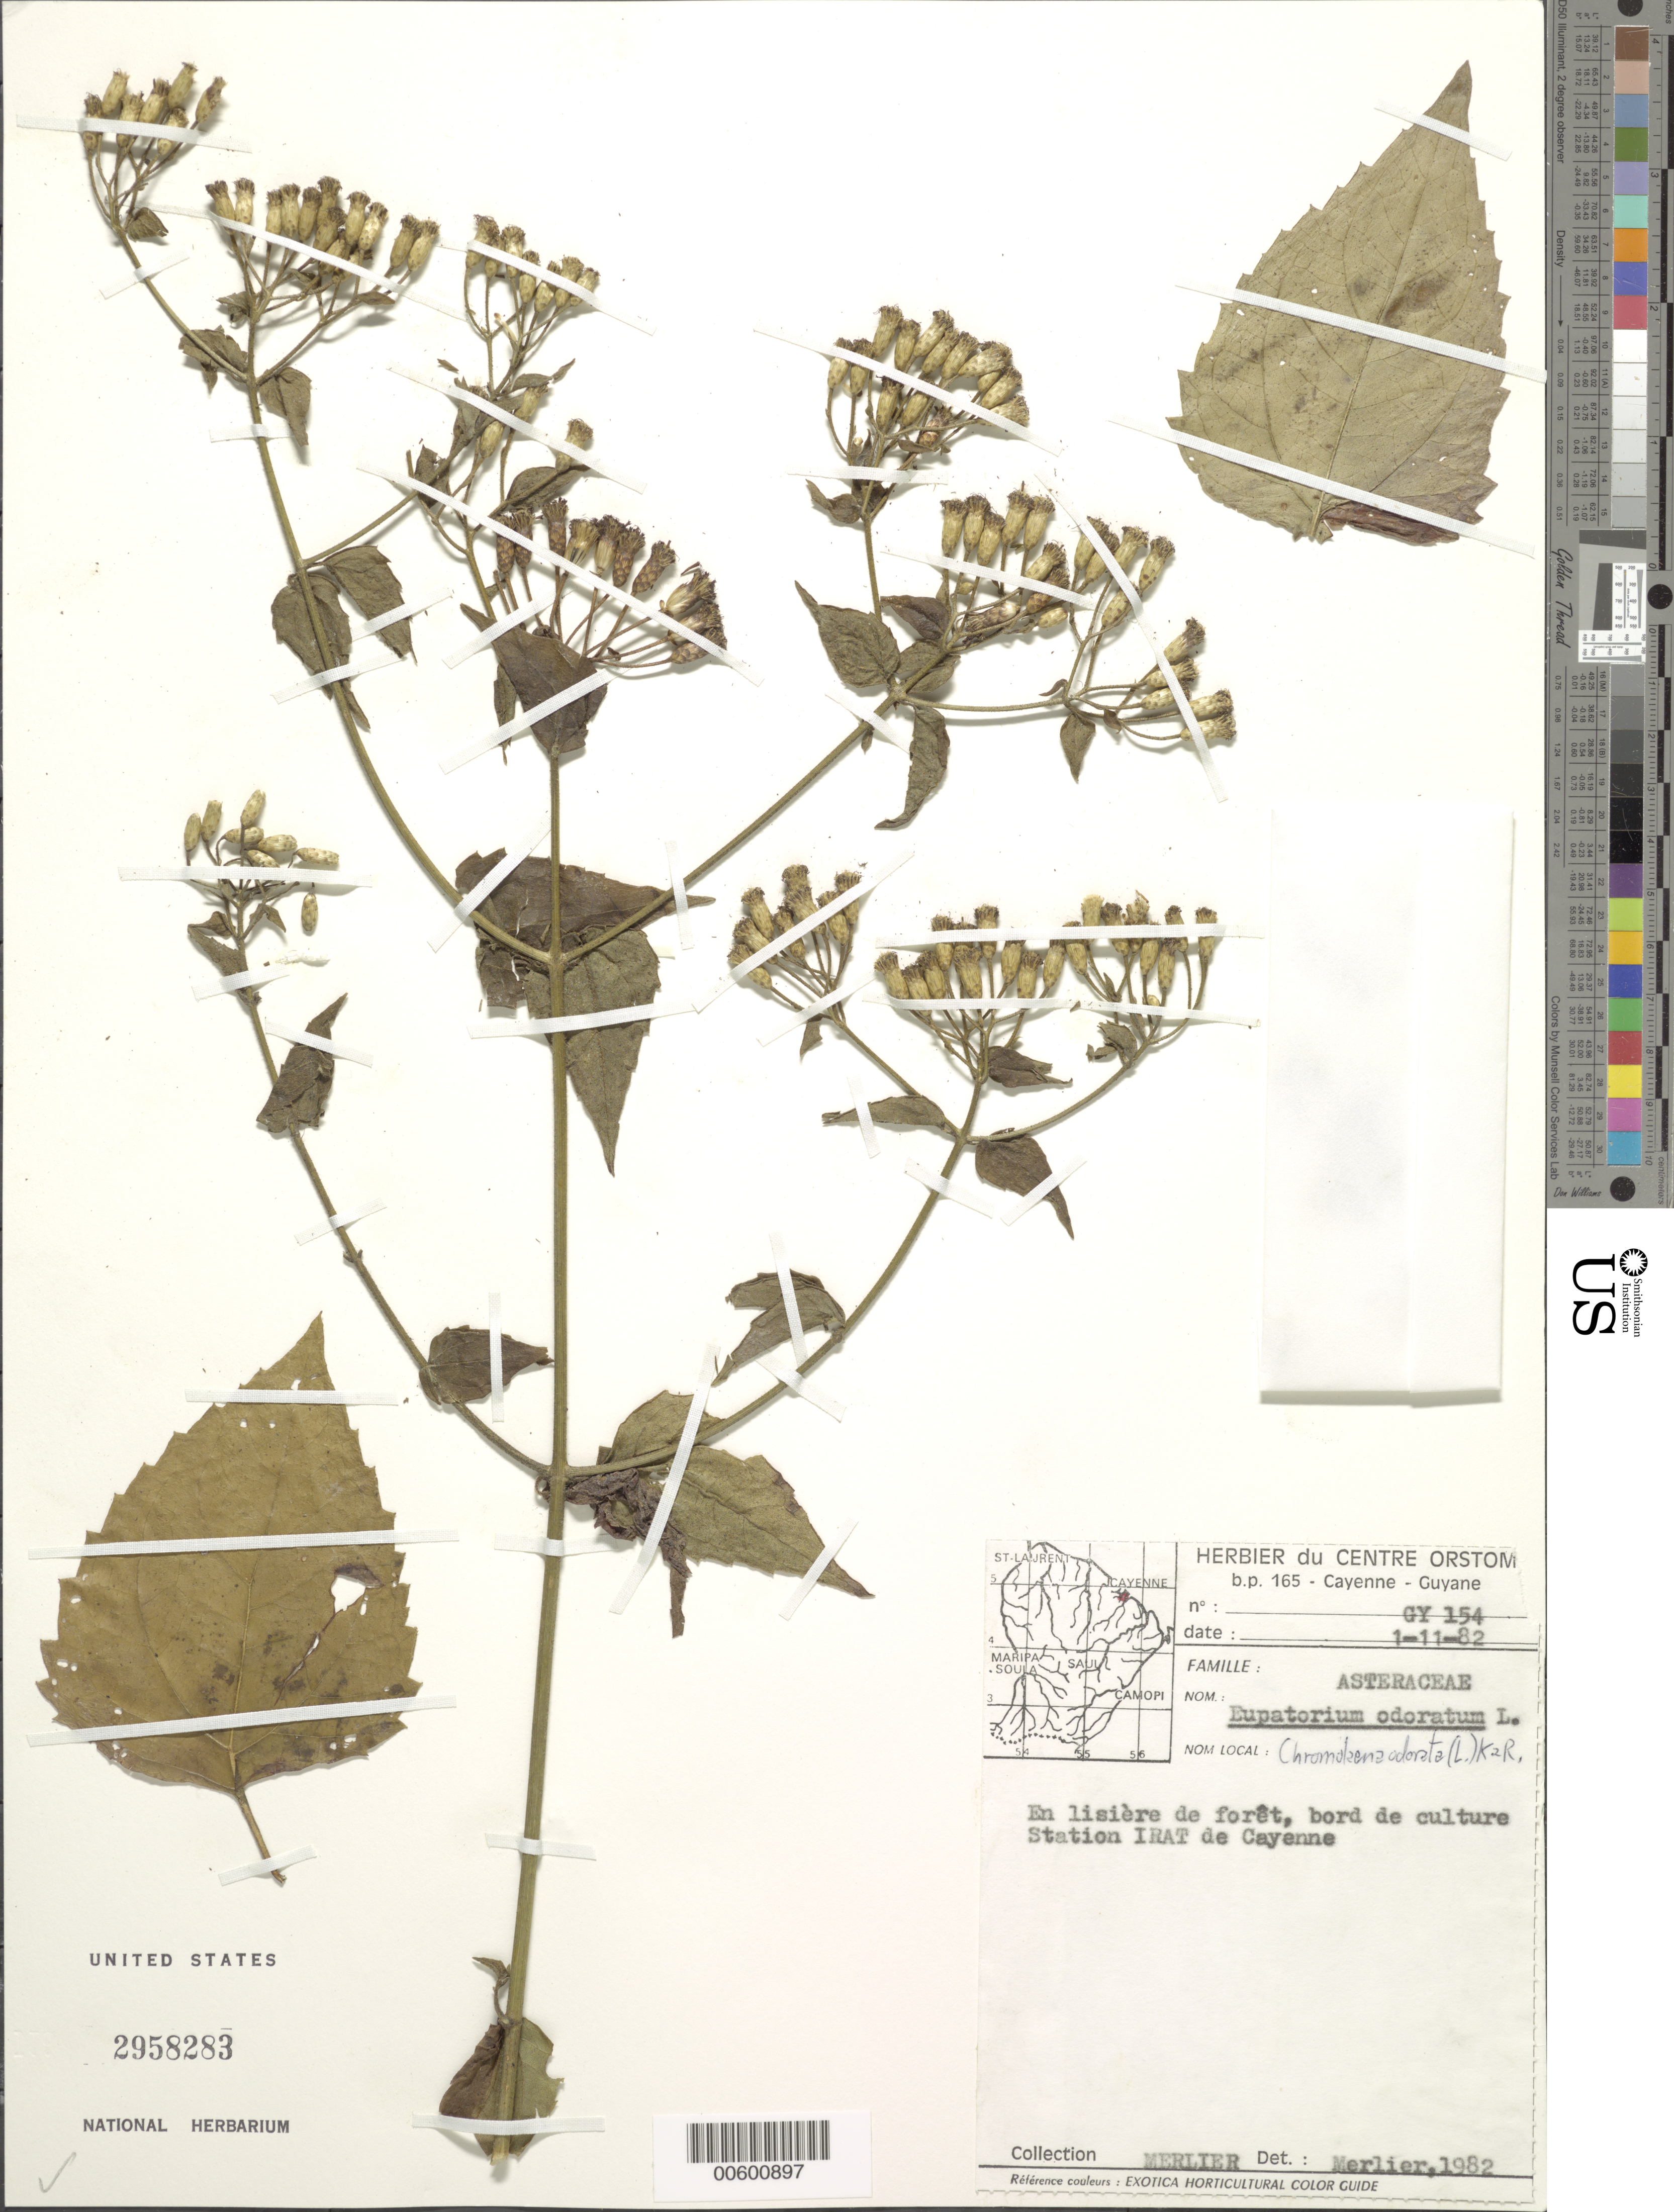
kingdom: Plantae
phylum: Tracheophyta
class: Magnoliopsida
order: Asterales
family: Asteraceae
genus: Chromolaena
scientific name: Chromolaena odorata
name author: (L.) R.M. King & H. Rob.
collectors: -. Merlier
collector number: GY 154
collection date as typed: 1-Nov-82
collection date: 1982-11-01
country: French Guiana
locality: Station IRAT, a Cabassou Ile de Cayenne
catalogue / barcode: US 2958283